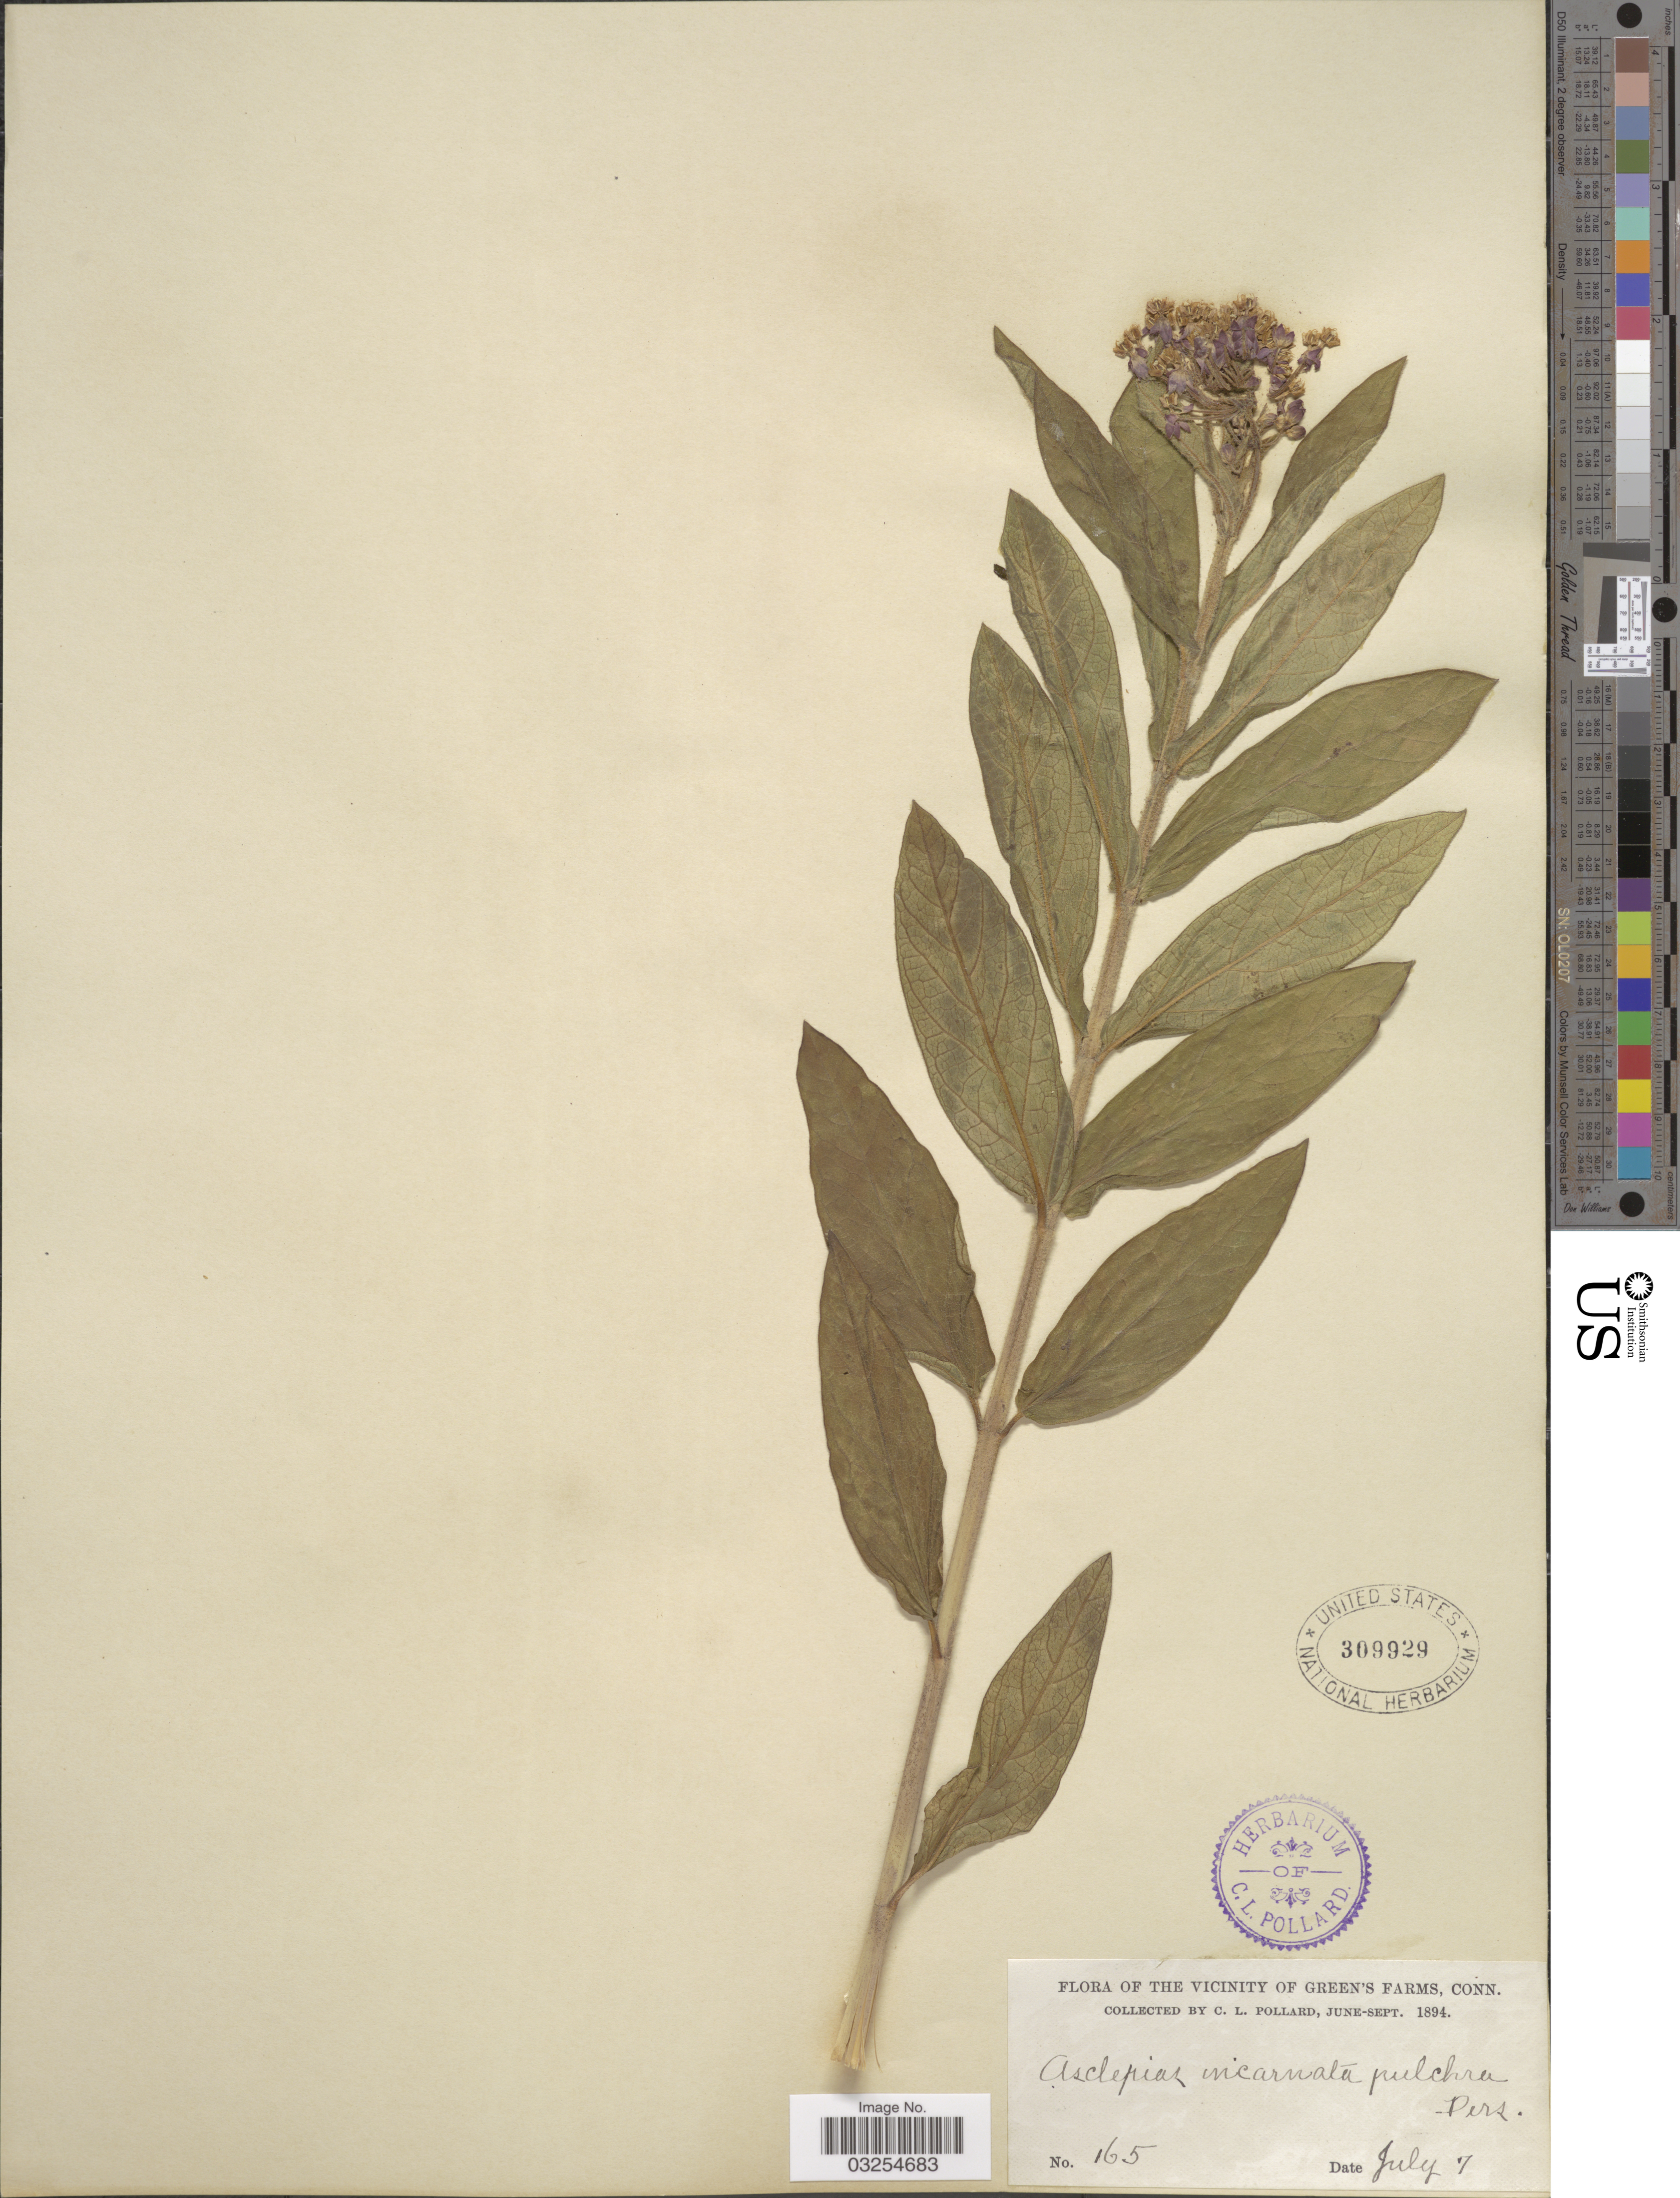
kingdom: Plantae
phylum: Tracheophyta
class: Magnoliopsida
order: Gentianales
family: Apocynaceae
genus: Asclepias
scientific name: Asclepias incarnata subsp. pulchra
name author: (Ehrh. ex Willd.) Woodson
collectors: C. L. Pollard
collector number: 165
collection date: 1894-07-07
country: United States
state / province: Connecticut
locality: The vicinity of Green's Farms.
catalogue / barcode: US 309929